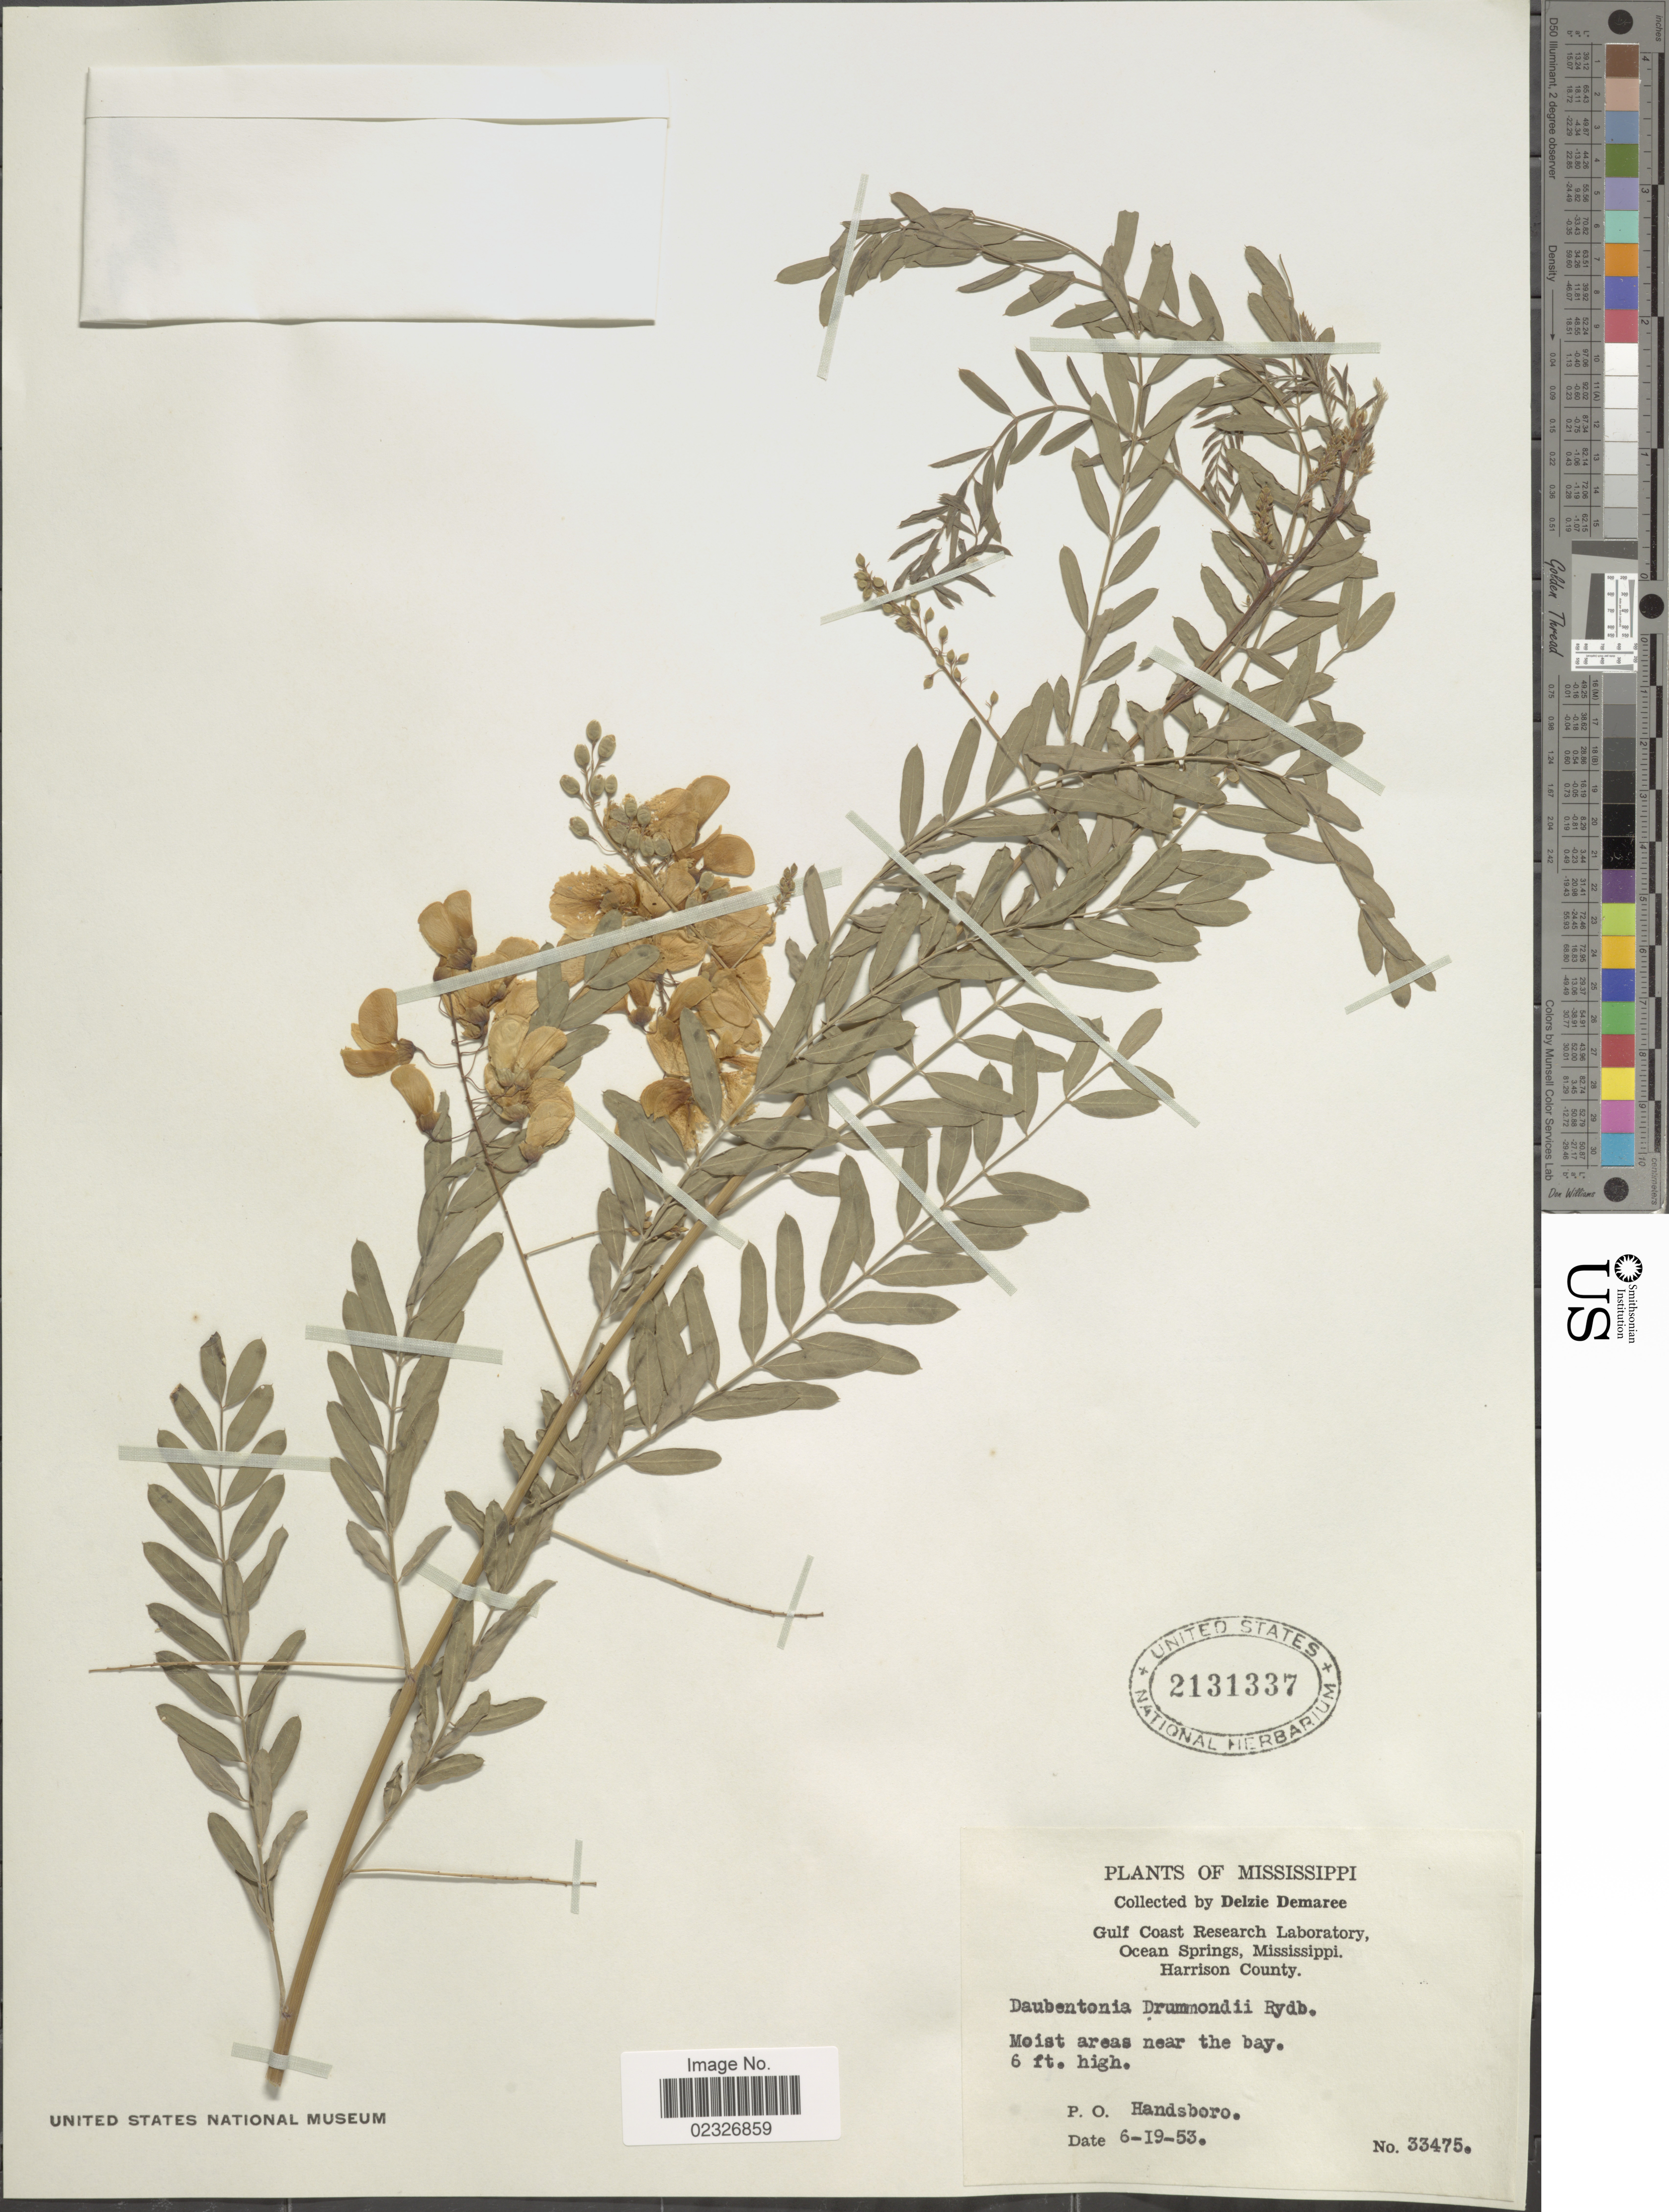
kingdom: Plantae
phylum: Tracheophyta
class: Magnoliopsida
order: Fabales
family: Fabaceae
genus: Sesbania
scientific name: Sesbania drummondii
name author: (Rydb.) Cory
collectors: D. Demaree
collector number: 33475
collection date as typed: Transcribed d/m/y: 19/6/53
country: United States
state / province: Mississippi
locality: Gulf Coast Research Laboratory, Ocean Springs, Mississippi, Harrison County, Handsboro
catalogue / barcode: US 2131337